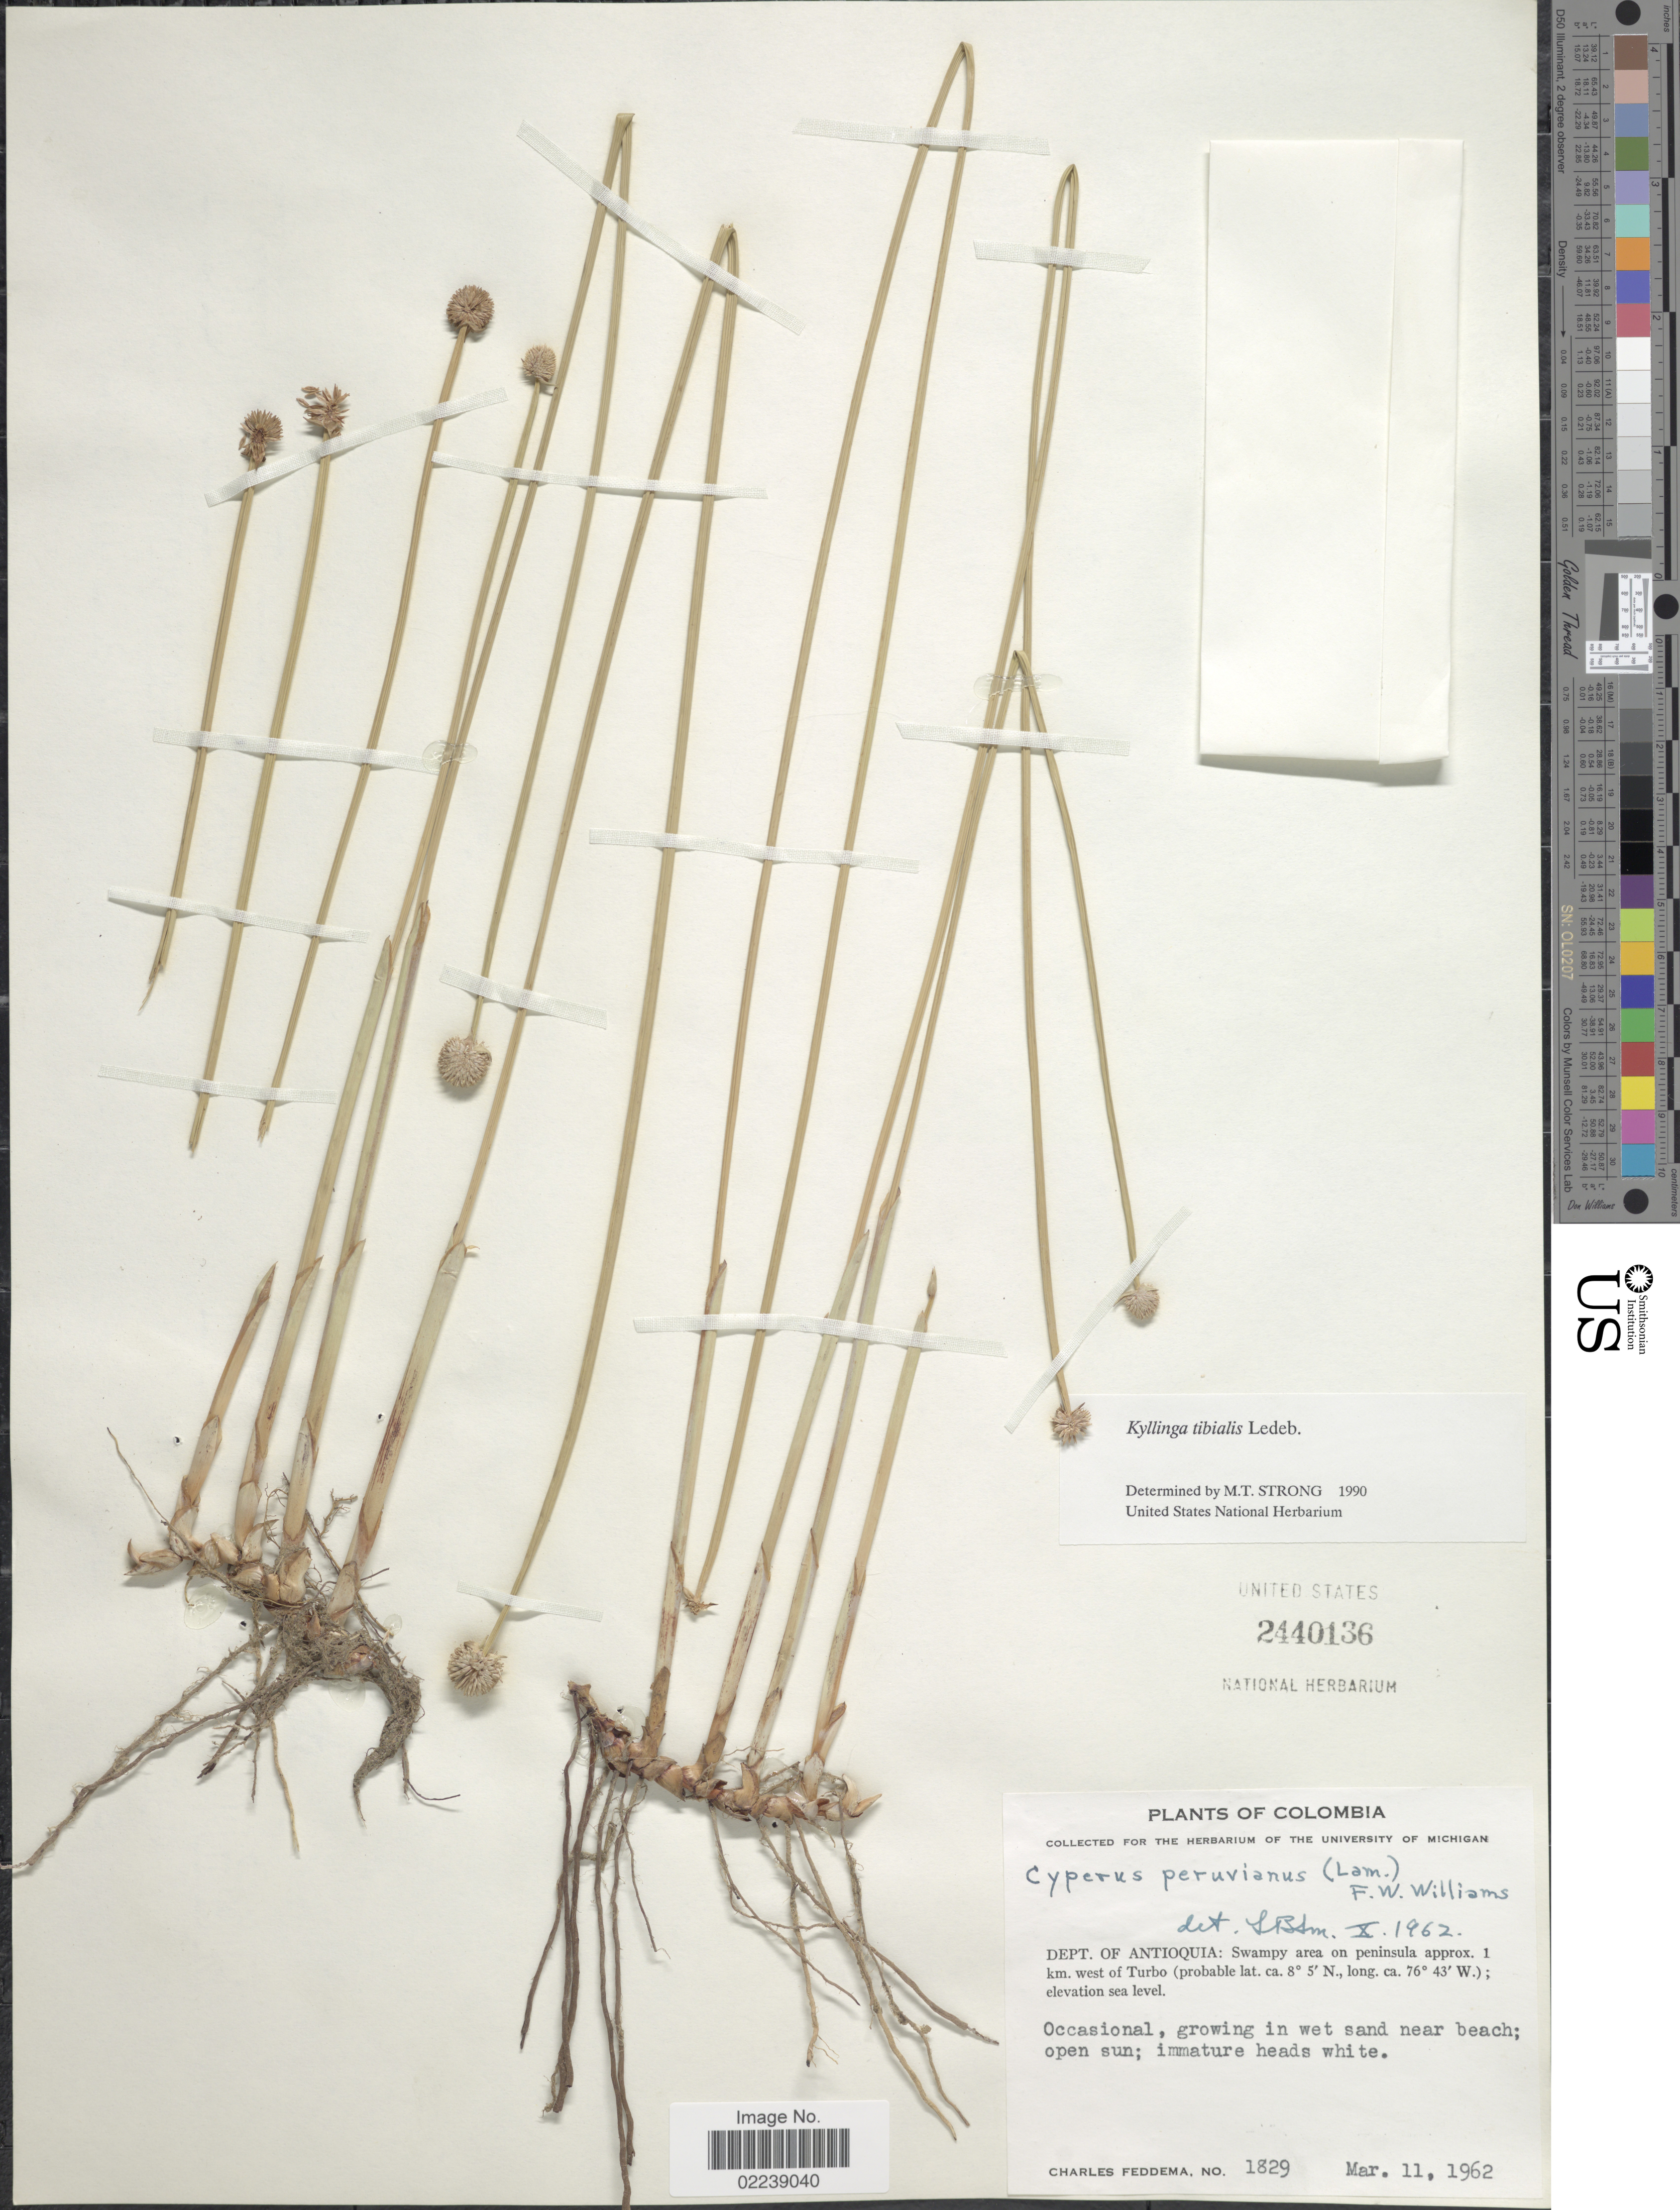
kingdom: Plantae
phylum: Tracheophyta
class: Liliopsida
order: Poales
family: Cyperaceae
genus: Cyperus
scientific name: Cyperus tibialis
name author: (Poit. ex Ledeb.) Govaerts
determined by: Strong, Mark T., (BOT), Smithsonian Institution - National Museum of Natural History (UNITED STATES)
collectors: C. Feddema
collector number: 1829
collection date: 1962-03-11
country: Colombia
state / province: Antioquia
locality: Appox. 1 km west of Turbo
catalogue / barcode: US 2440136